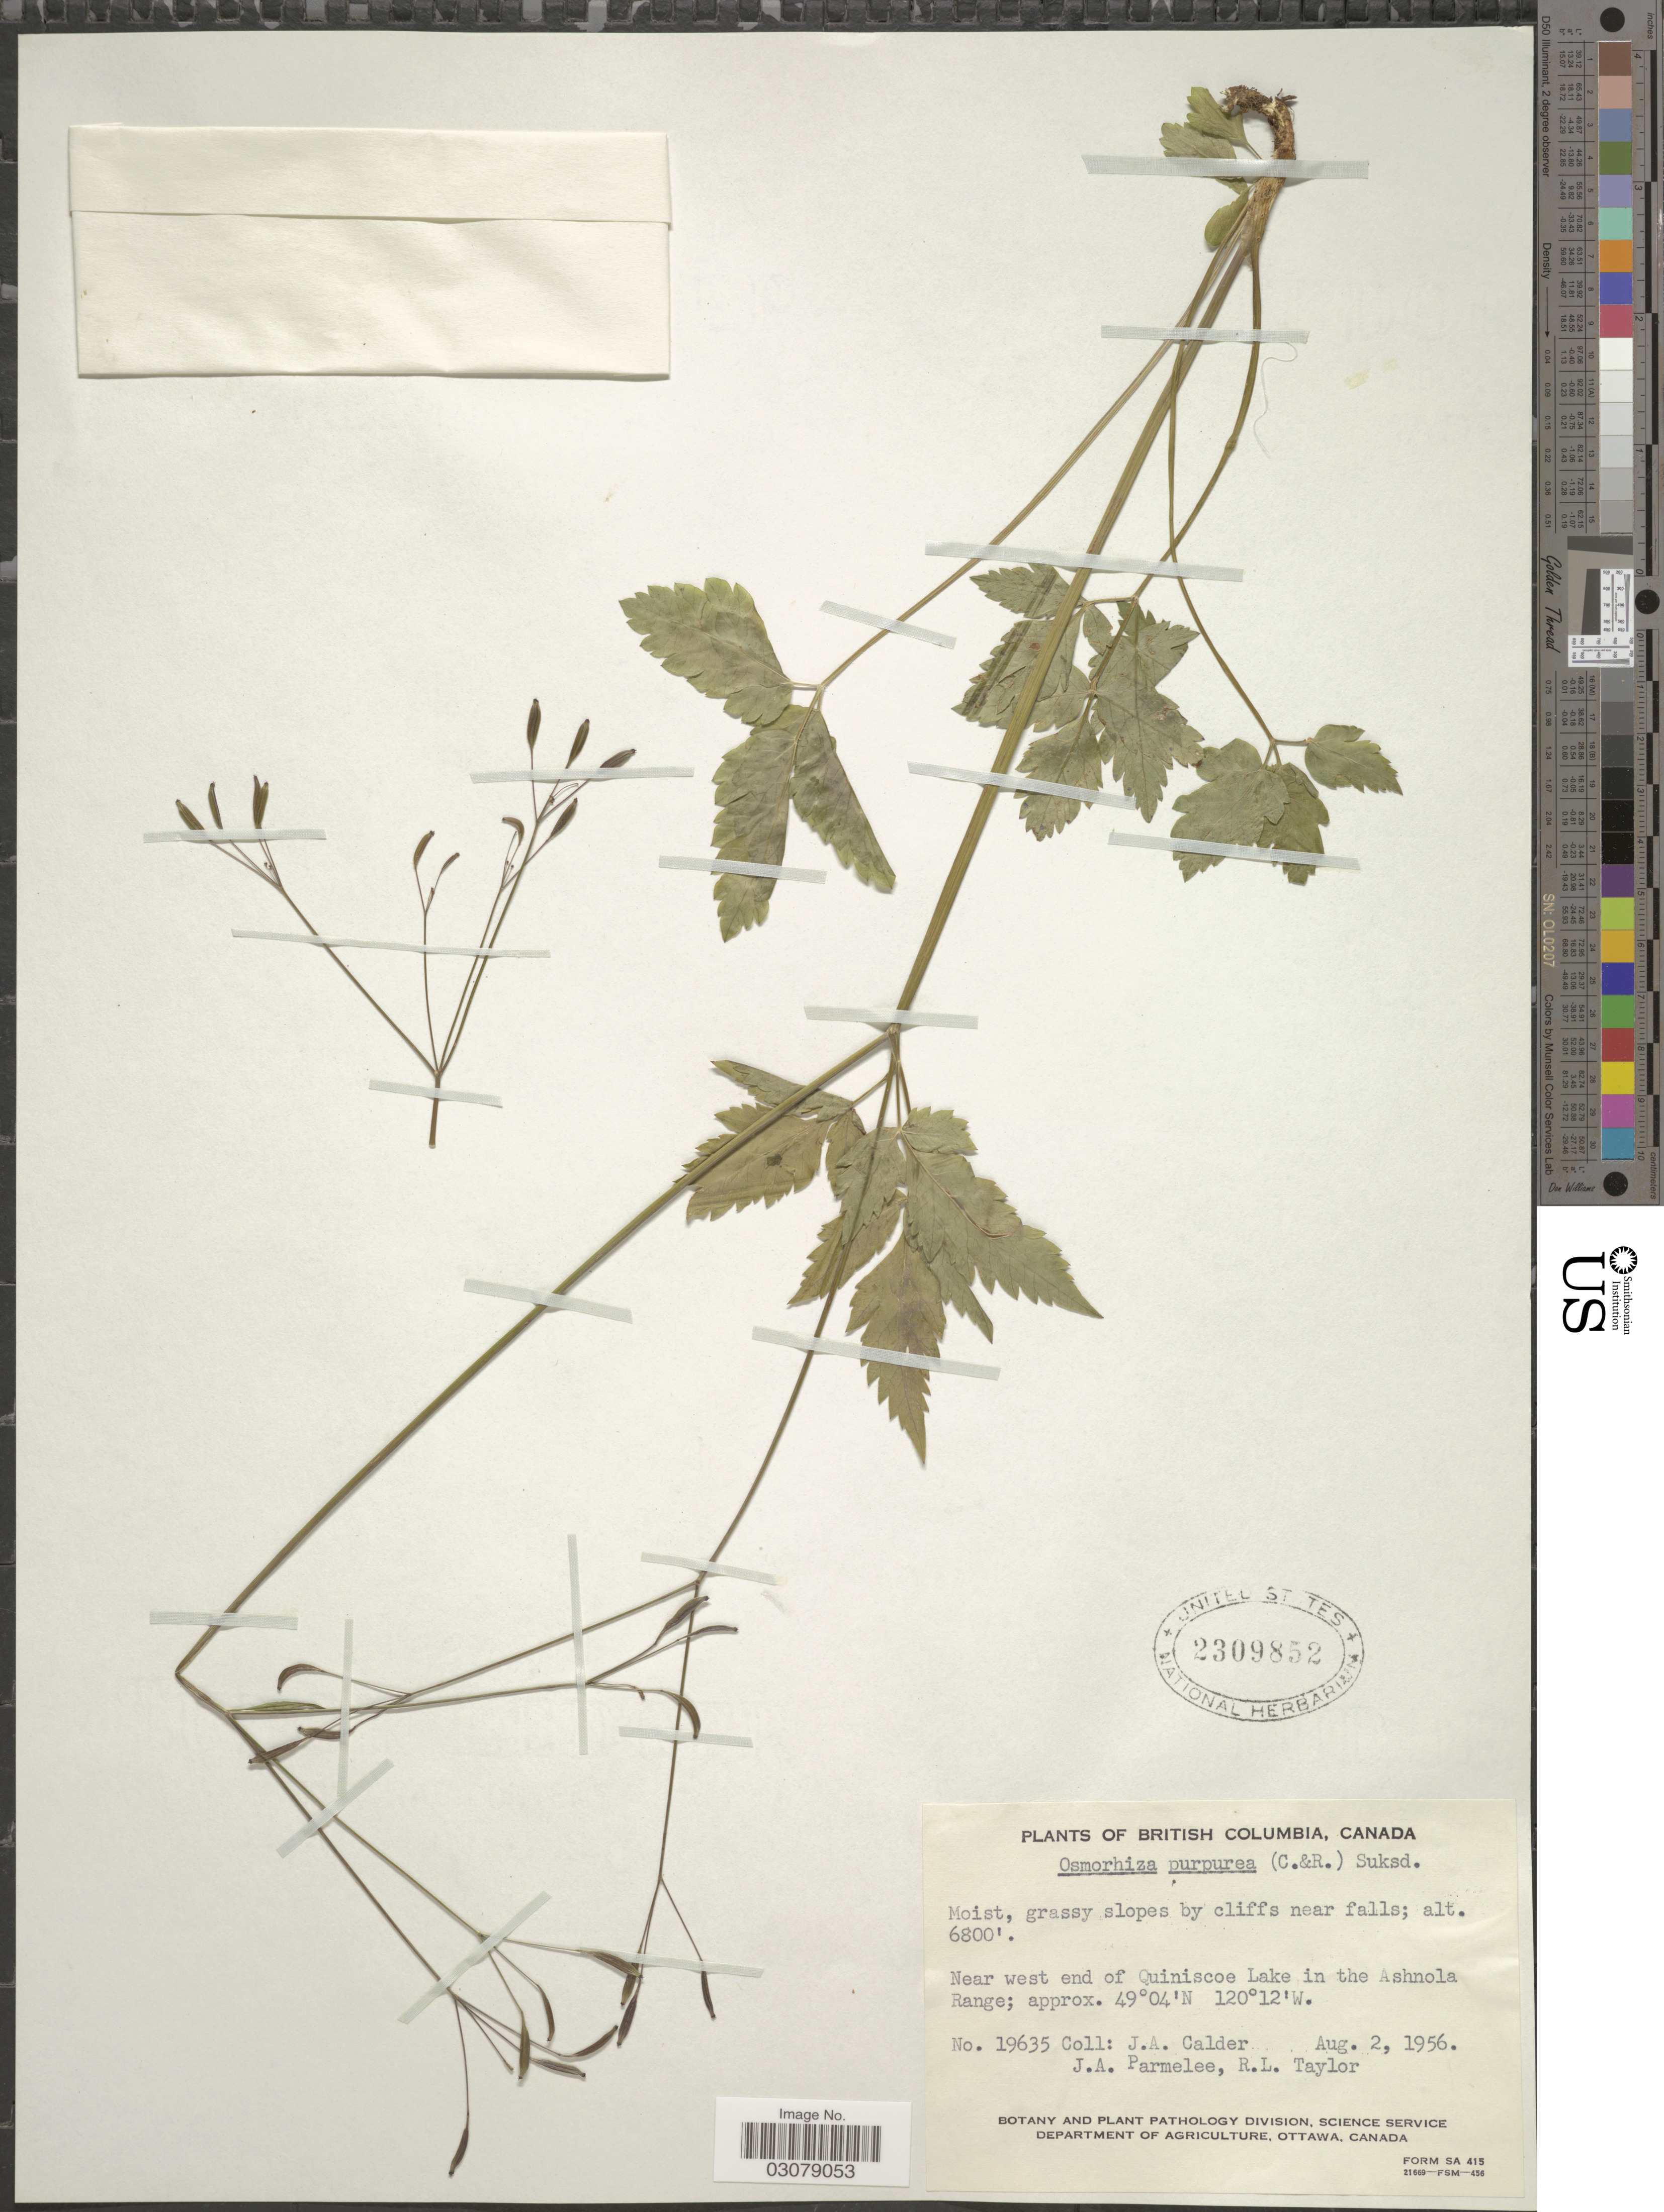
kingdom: Plantae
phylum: Tracheophyta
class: Magnoliopsida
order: Apiales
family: Apiaceae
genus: Osmorhiza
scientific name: Osmorhiza purpurea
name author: (J.M. Coult. & Rose) Suksd.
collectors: J. A. Calder, J. A. Parmelee & R. Taylor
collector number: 19635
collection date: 1956-08-02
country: Canada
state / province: British Columbia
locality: Near west end of Quiniscoe Lake in the Ashnola Range.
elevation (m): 2073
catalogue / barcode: US 2309852